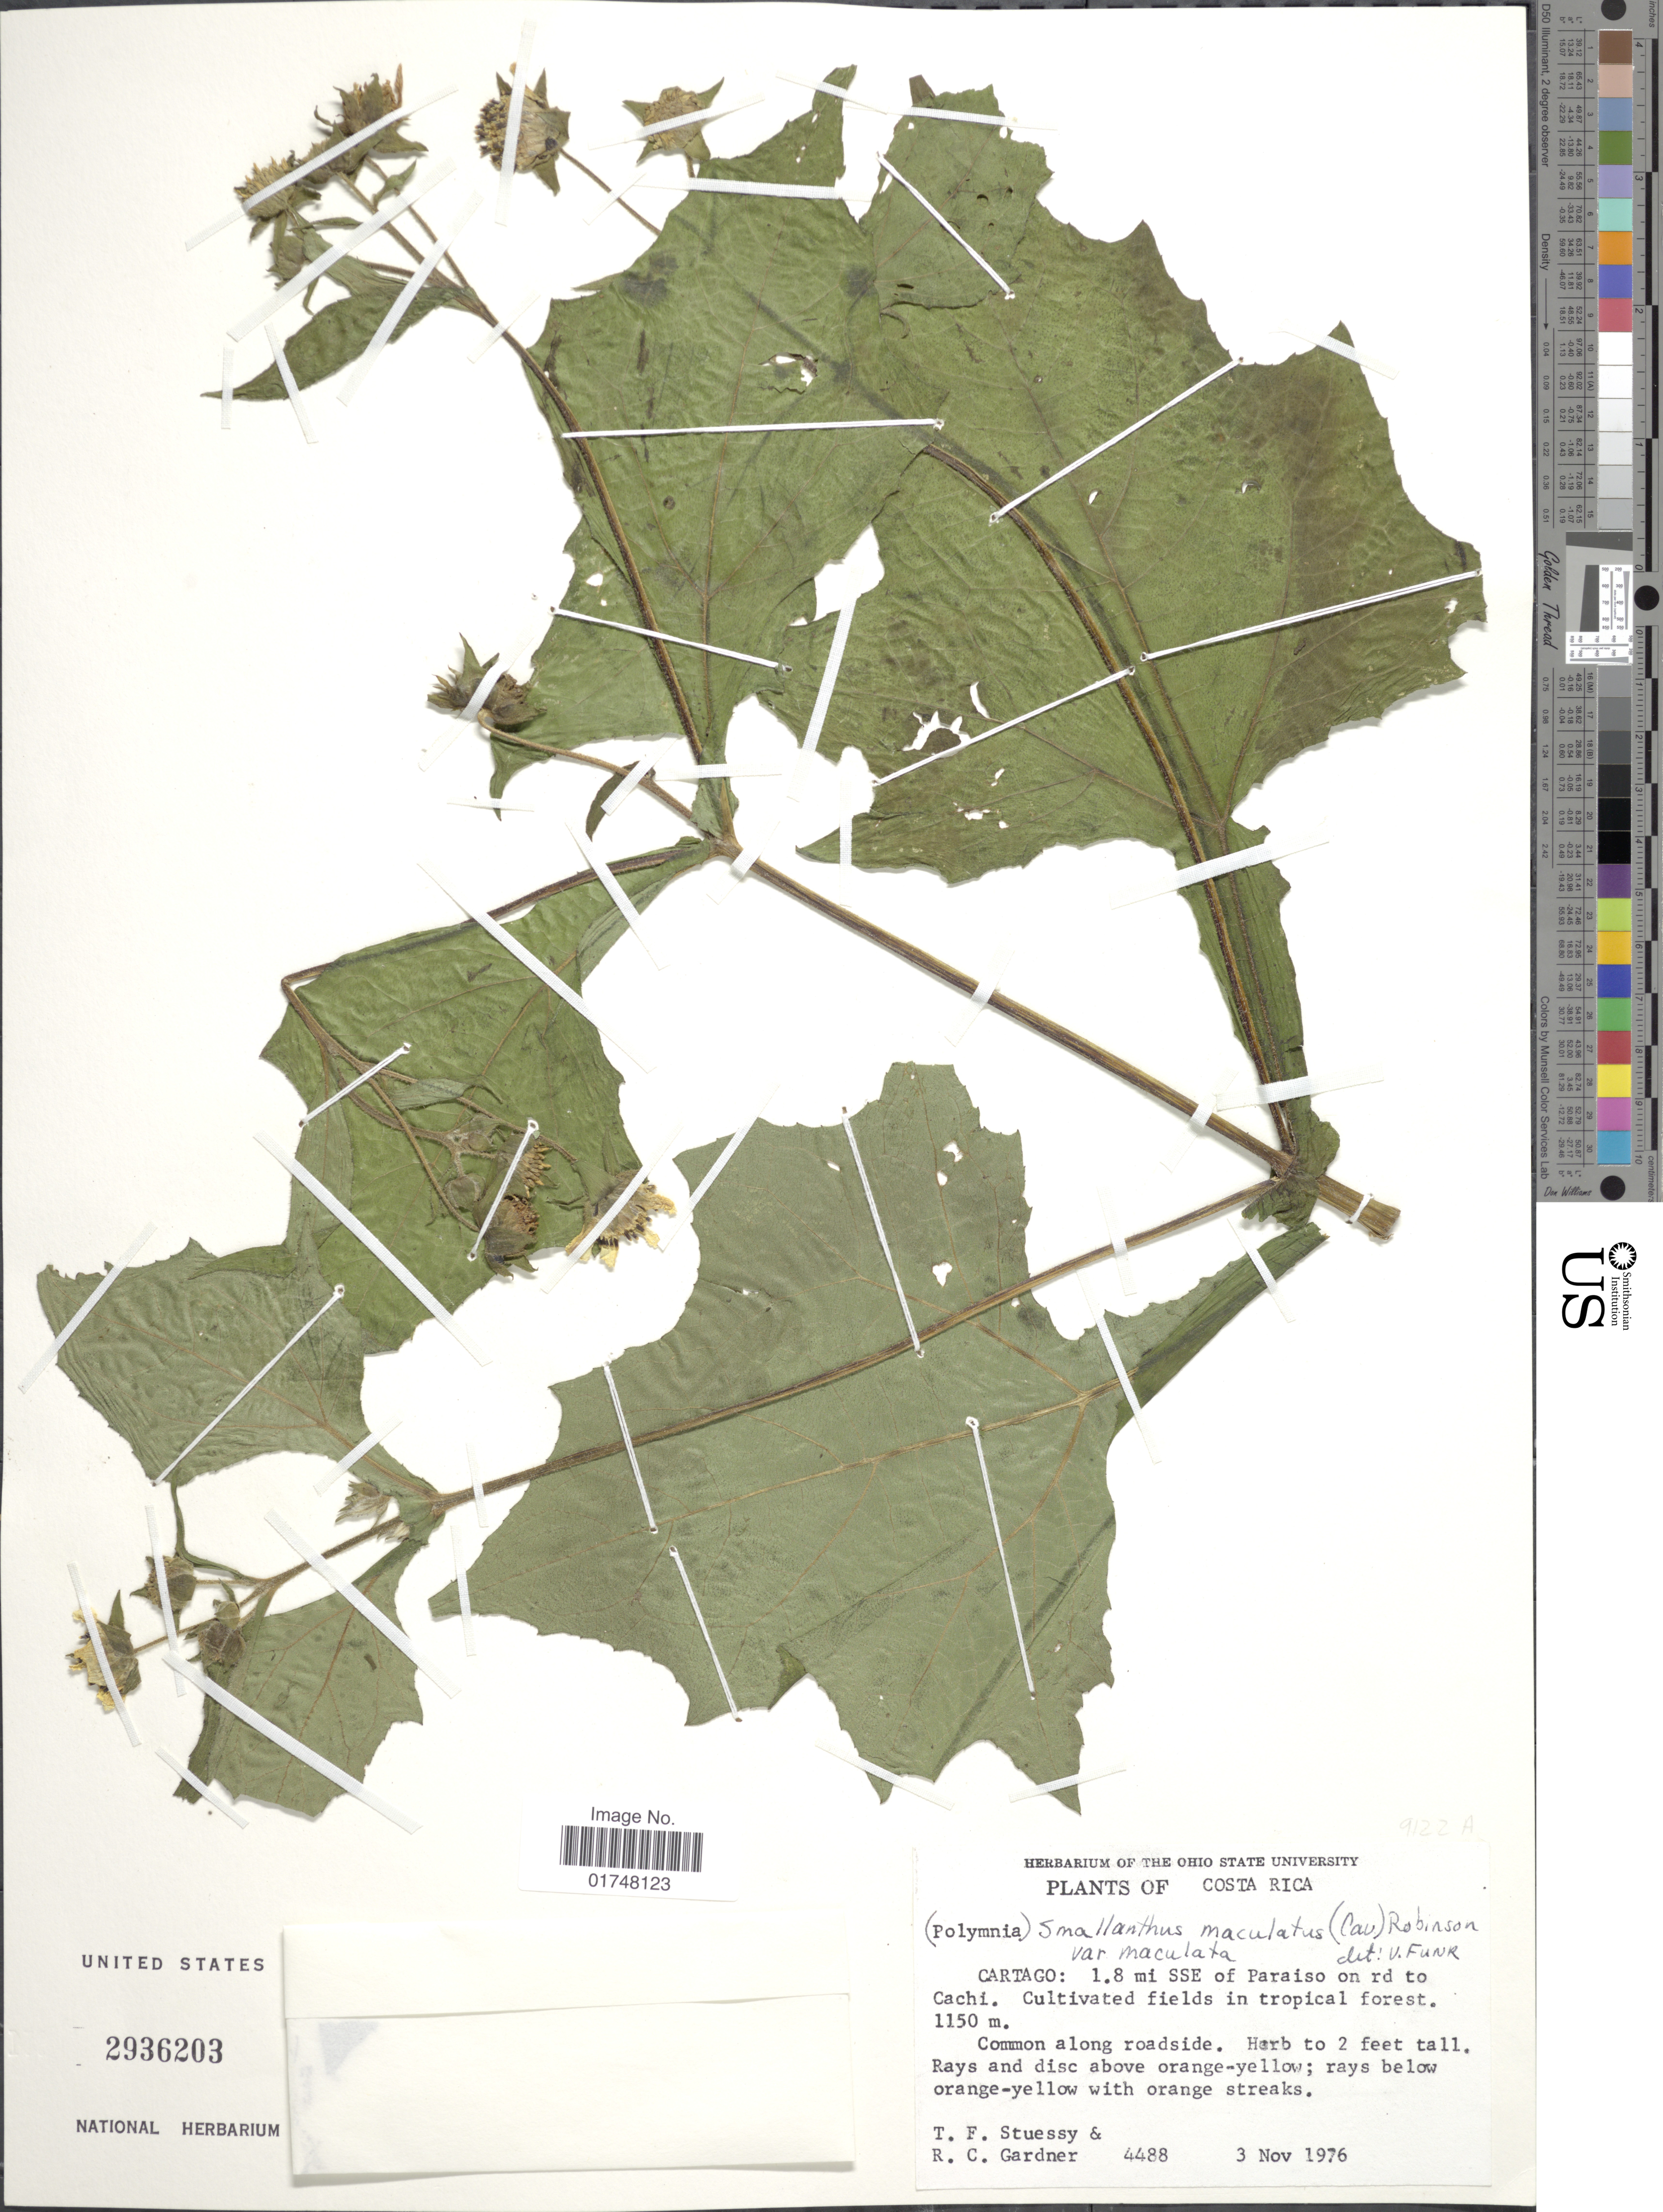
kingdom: Plantae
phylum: Tracheophyta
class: Magnoliopsida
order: Asterales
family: Asteraceae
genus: Smallanthus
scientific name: Smallanthus maculatus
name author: (Cav.) H. Rob.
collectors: T. Steussy & R. C. Gardner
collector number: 4488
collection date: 1976-11-03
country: Costa Rica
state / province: Cartago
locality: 1.8 mi SSE vof Paraiso on rd to Cachi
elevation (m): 1150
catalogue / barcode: US 2936203